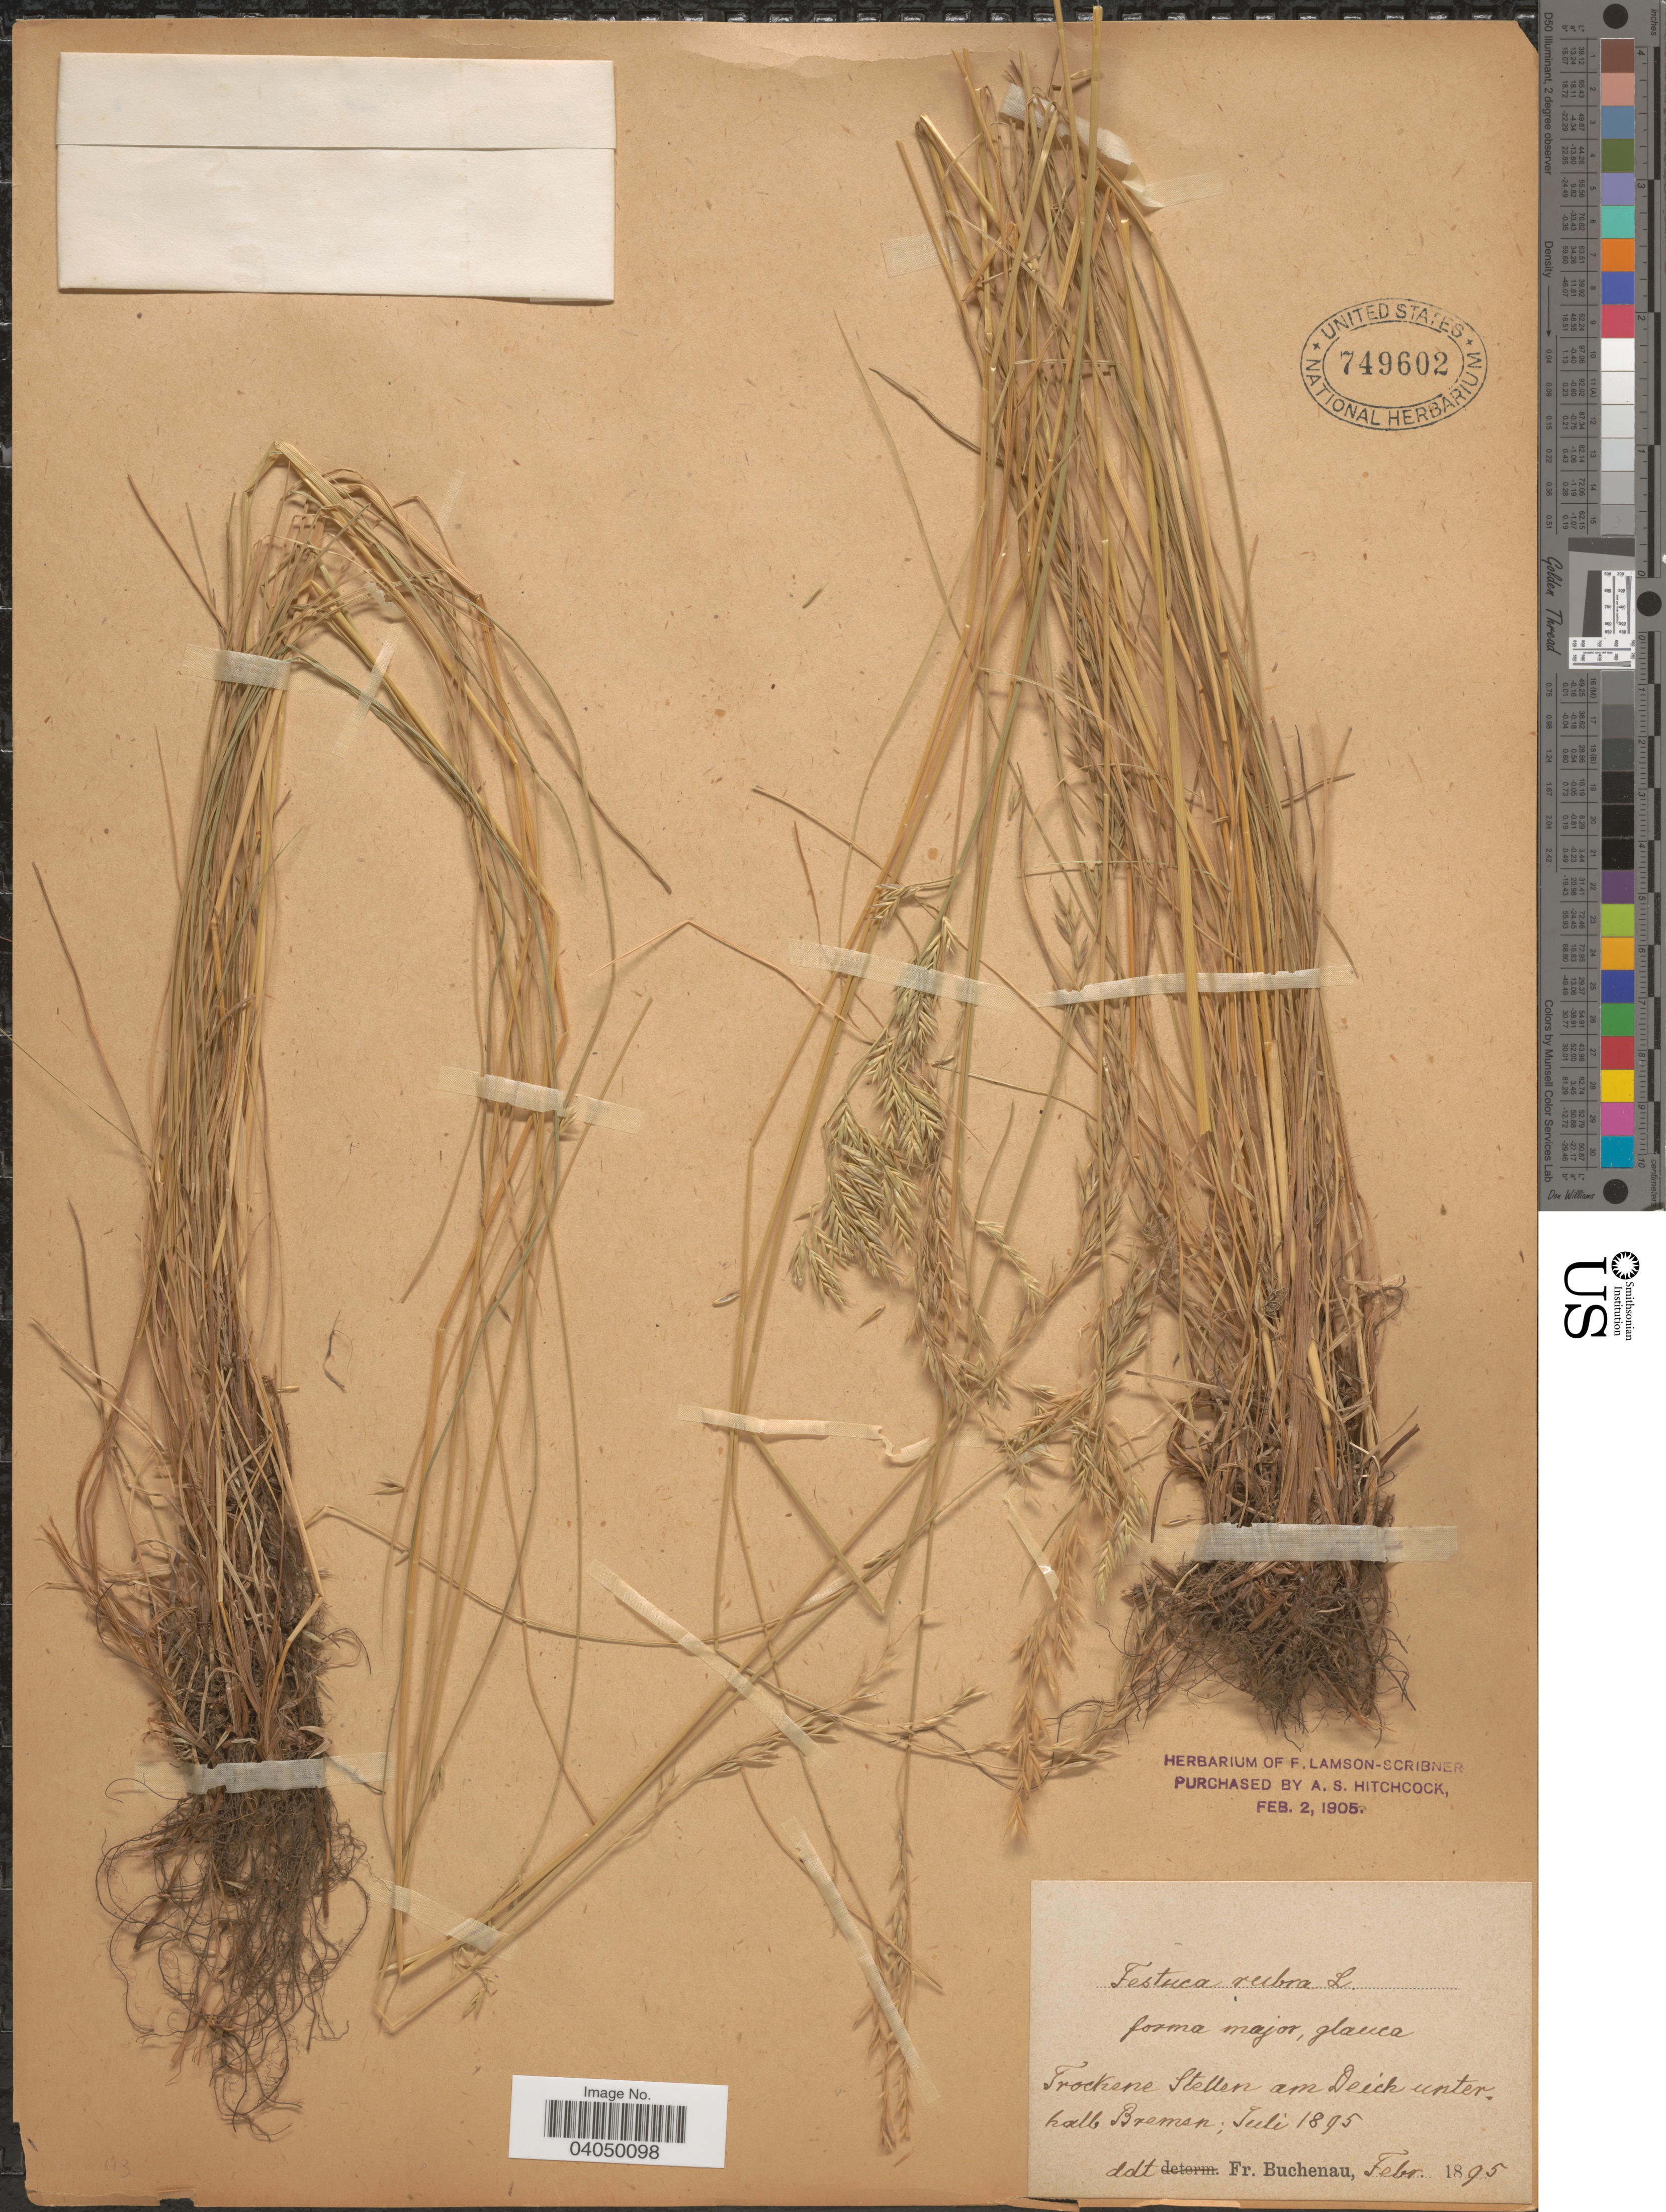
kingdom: Plantae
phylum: Tracheophyta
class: Liliopsida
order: Poales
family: Poaceae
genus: Festuca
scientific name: Festuca rubra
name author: L.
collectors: F. Buchenau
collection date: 1895-07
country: Germany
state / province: Bremen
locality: Trockene Stellen am Deich unterhalb Bremen.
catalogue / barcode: US 749602